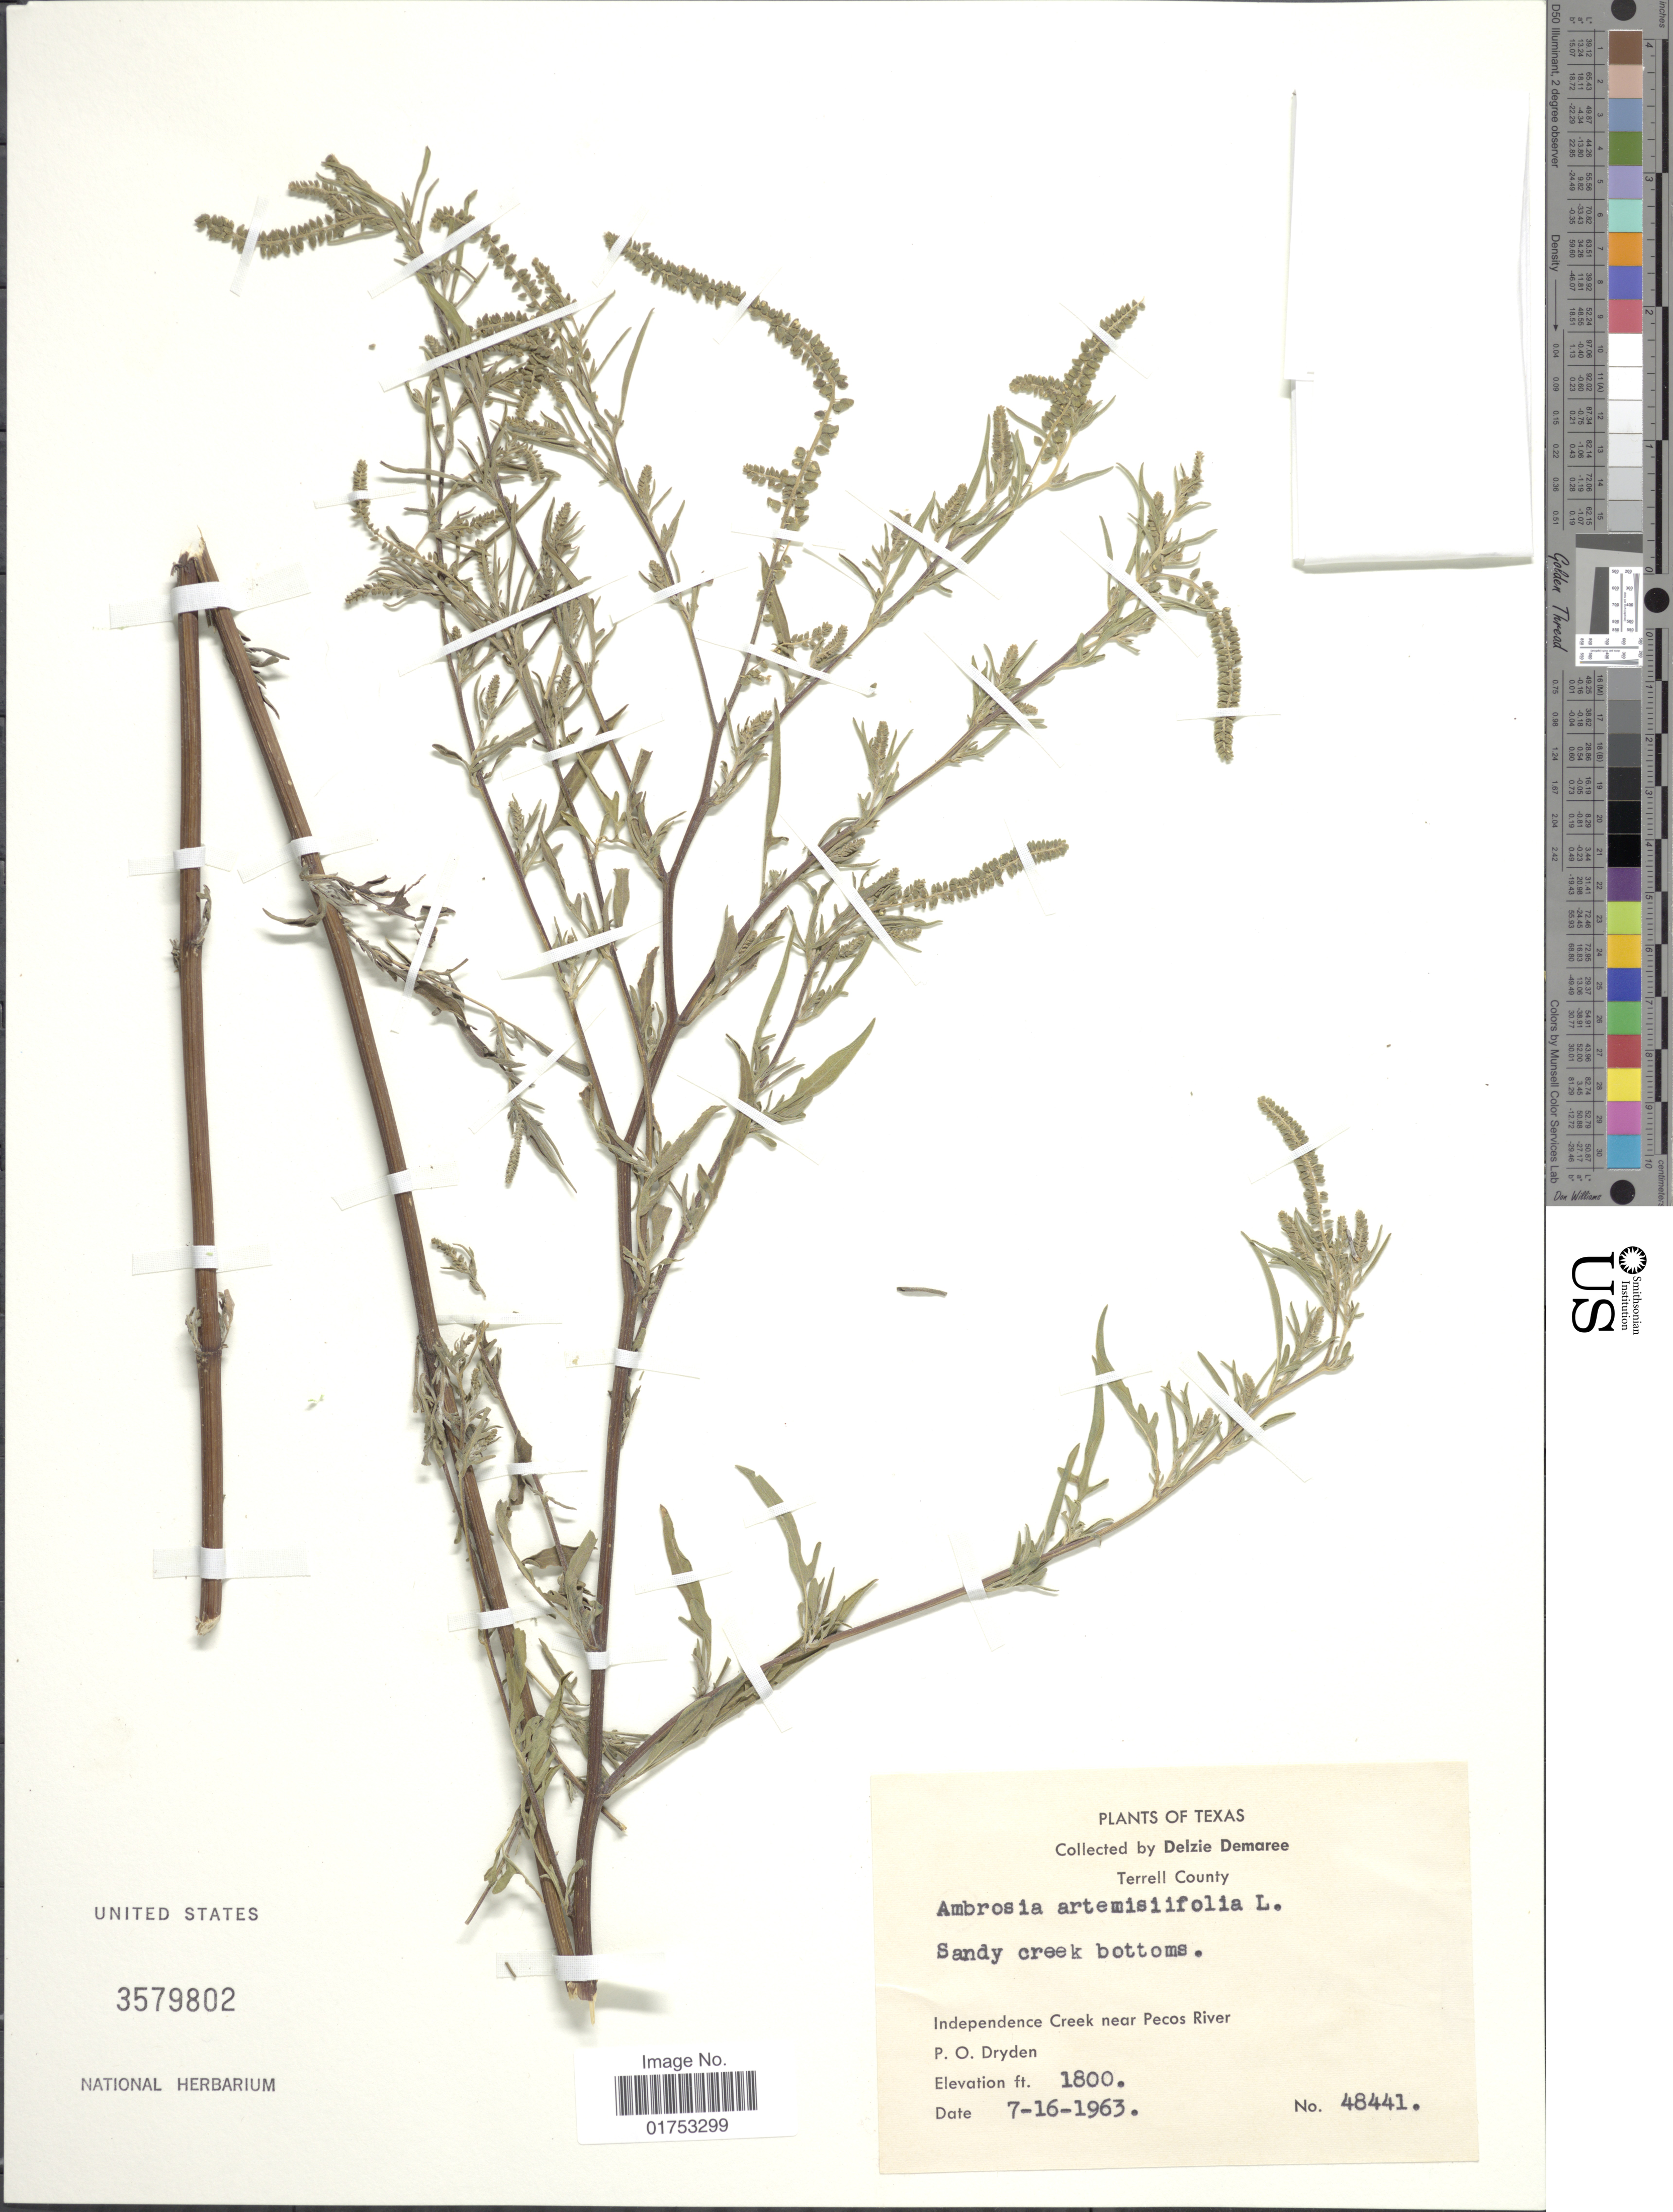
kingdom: Plantae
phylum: Tracheophyta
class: Magnoliopsida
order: Asterales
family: Asteraceae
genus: Ambrosia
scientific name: Ambrosia artemisiifolia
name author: L.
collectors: D. Demaree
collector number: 48441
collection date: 1963-07-16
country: United States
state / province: Texas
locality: Terrell County, Independence Creek near Pecos River, P. O. Dryden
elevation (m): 549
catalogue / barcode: US 3579802